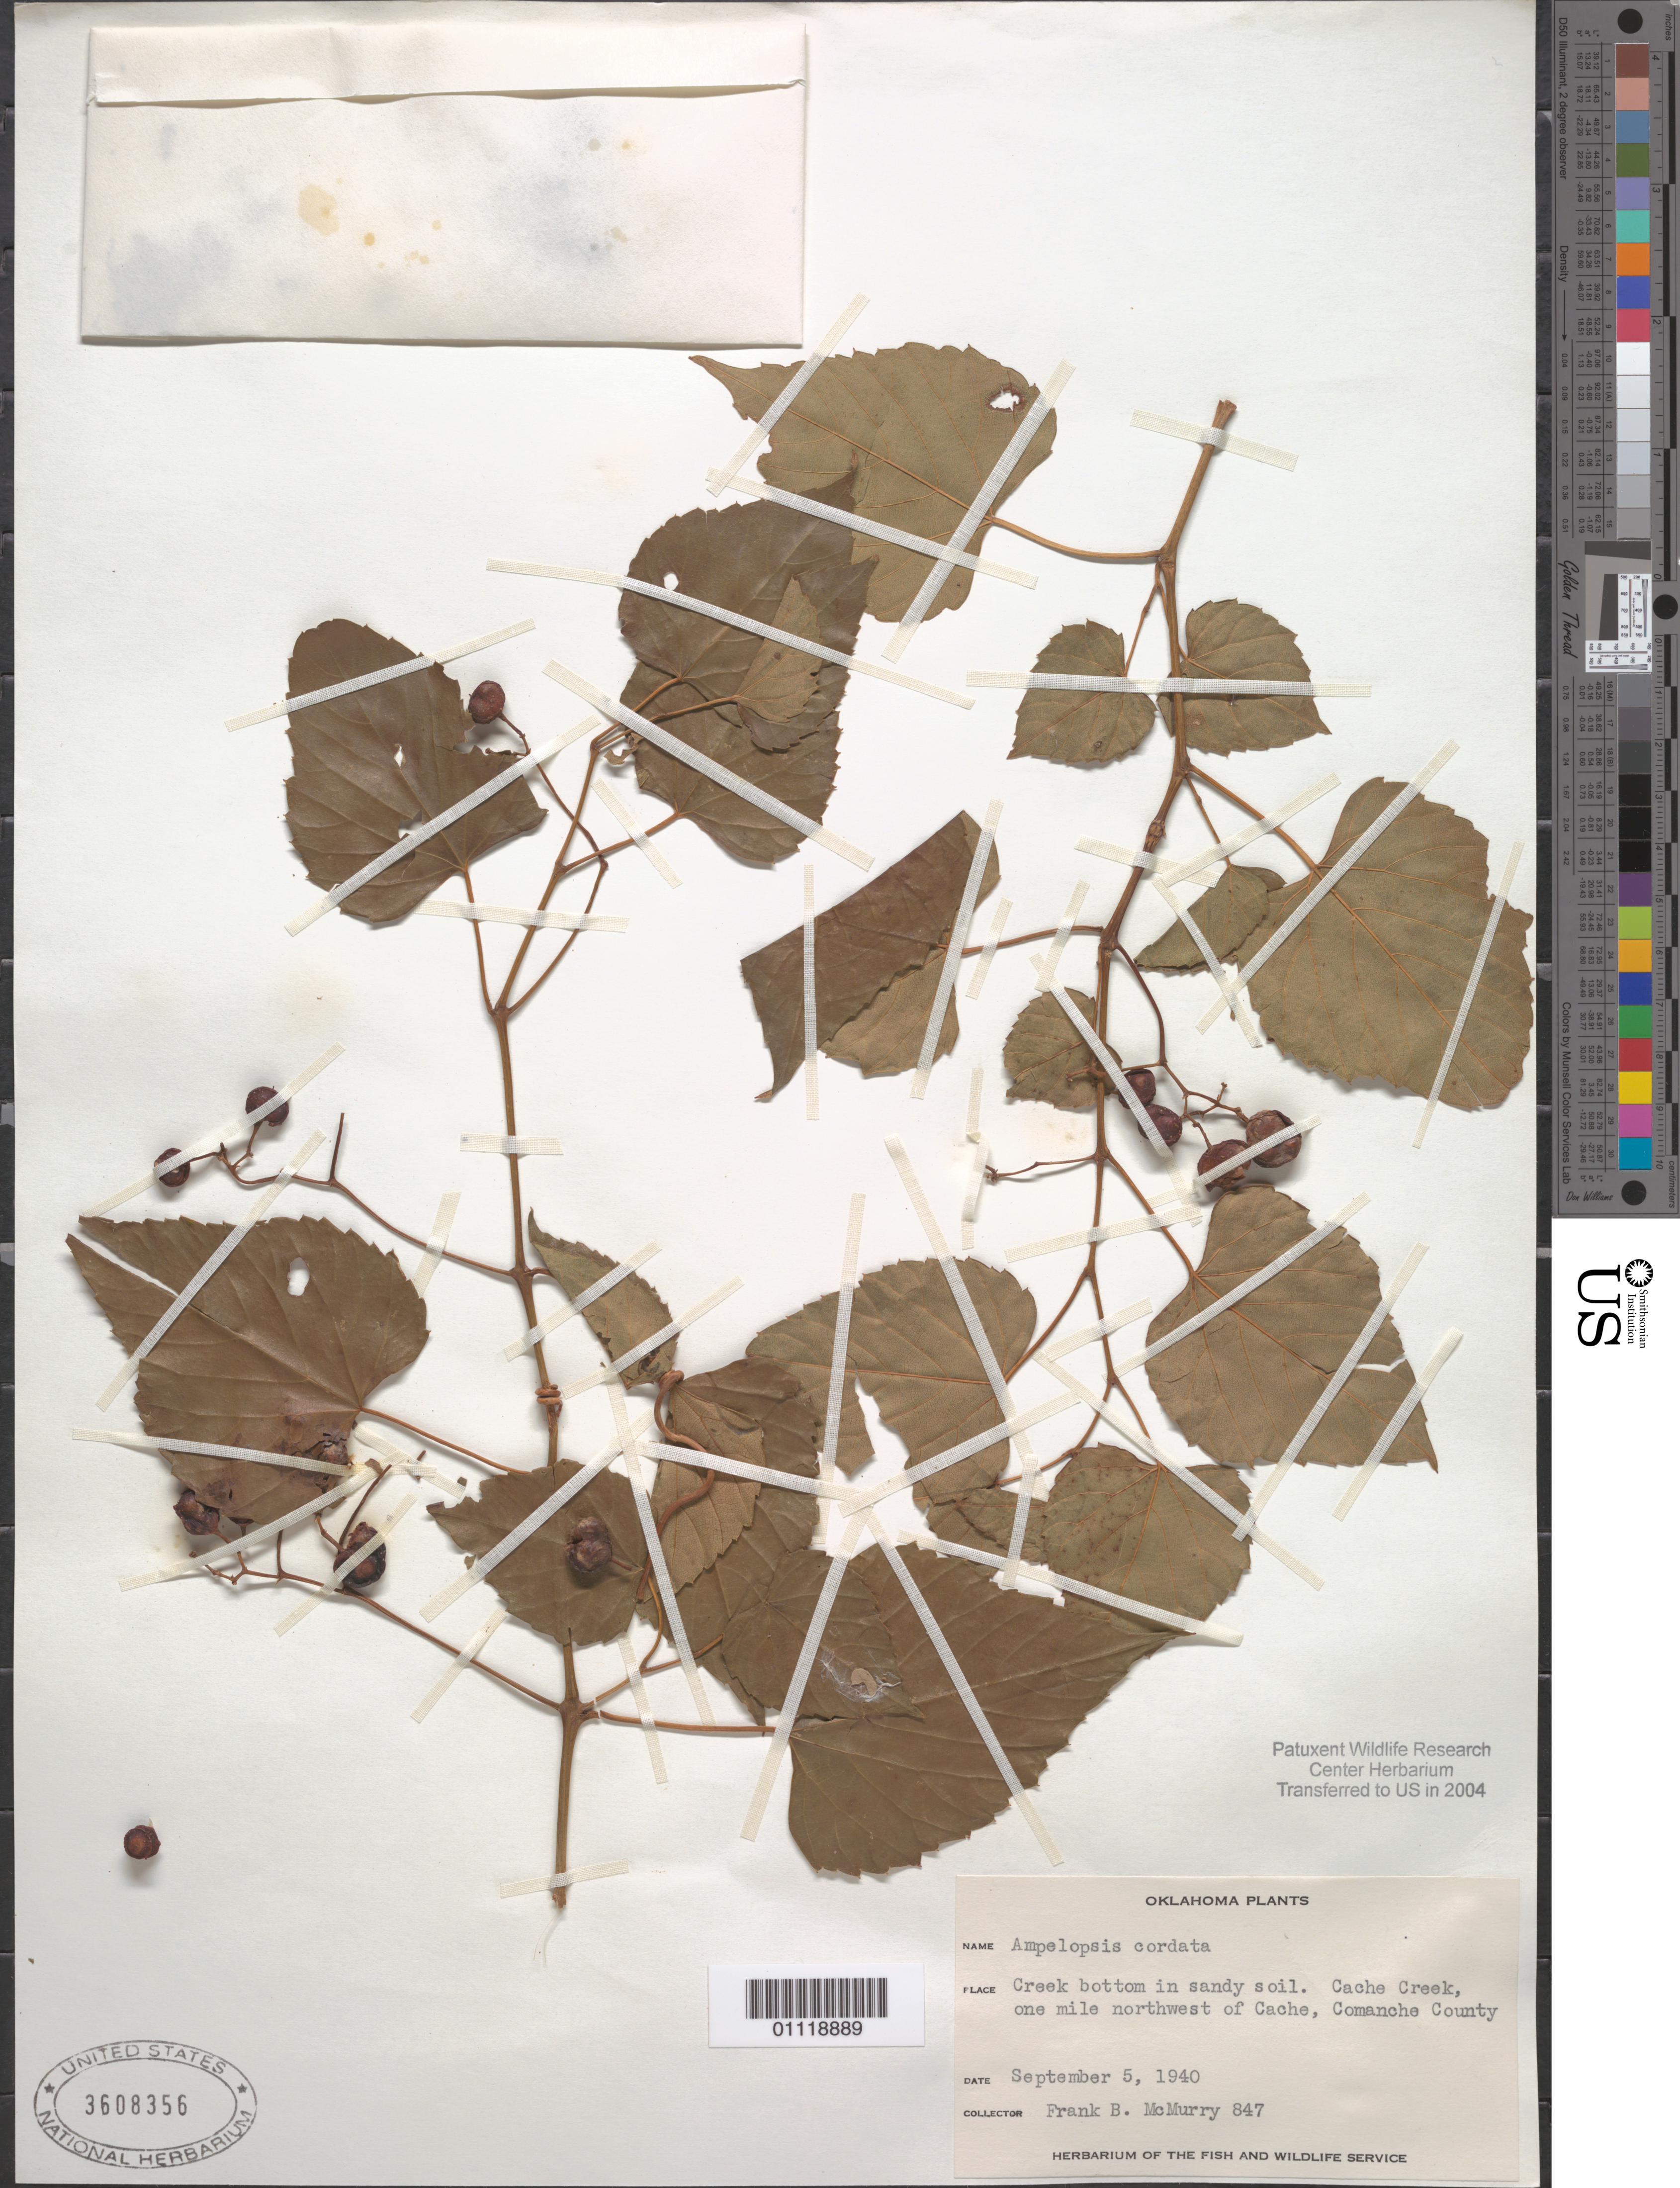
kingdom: Plantae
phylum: Tracheophyta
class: Magnoliopsida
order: Vitales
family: Vitaceae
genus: Ampelopsis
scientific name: Ampelopsis cordata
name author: Michx.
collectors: F. B. McMurry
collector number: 847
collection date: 1940-09-05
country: United States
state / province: Oklahoma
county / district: Comanche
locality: Cache Creek, one mi NW of Cache.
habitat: Creek bottom in sandy soil.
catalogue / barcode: US 3608356